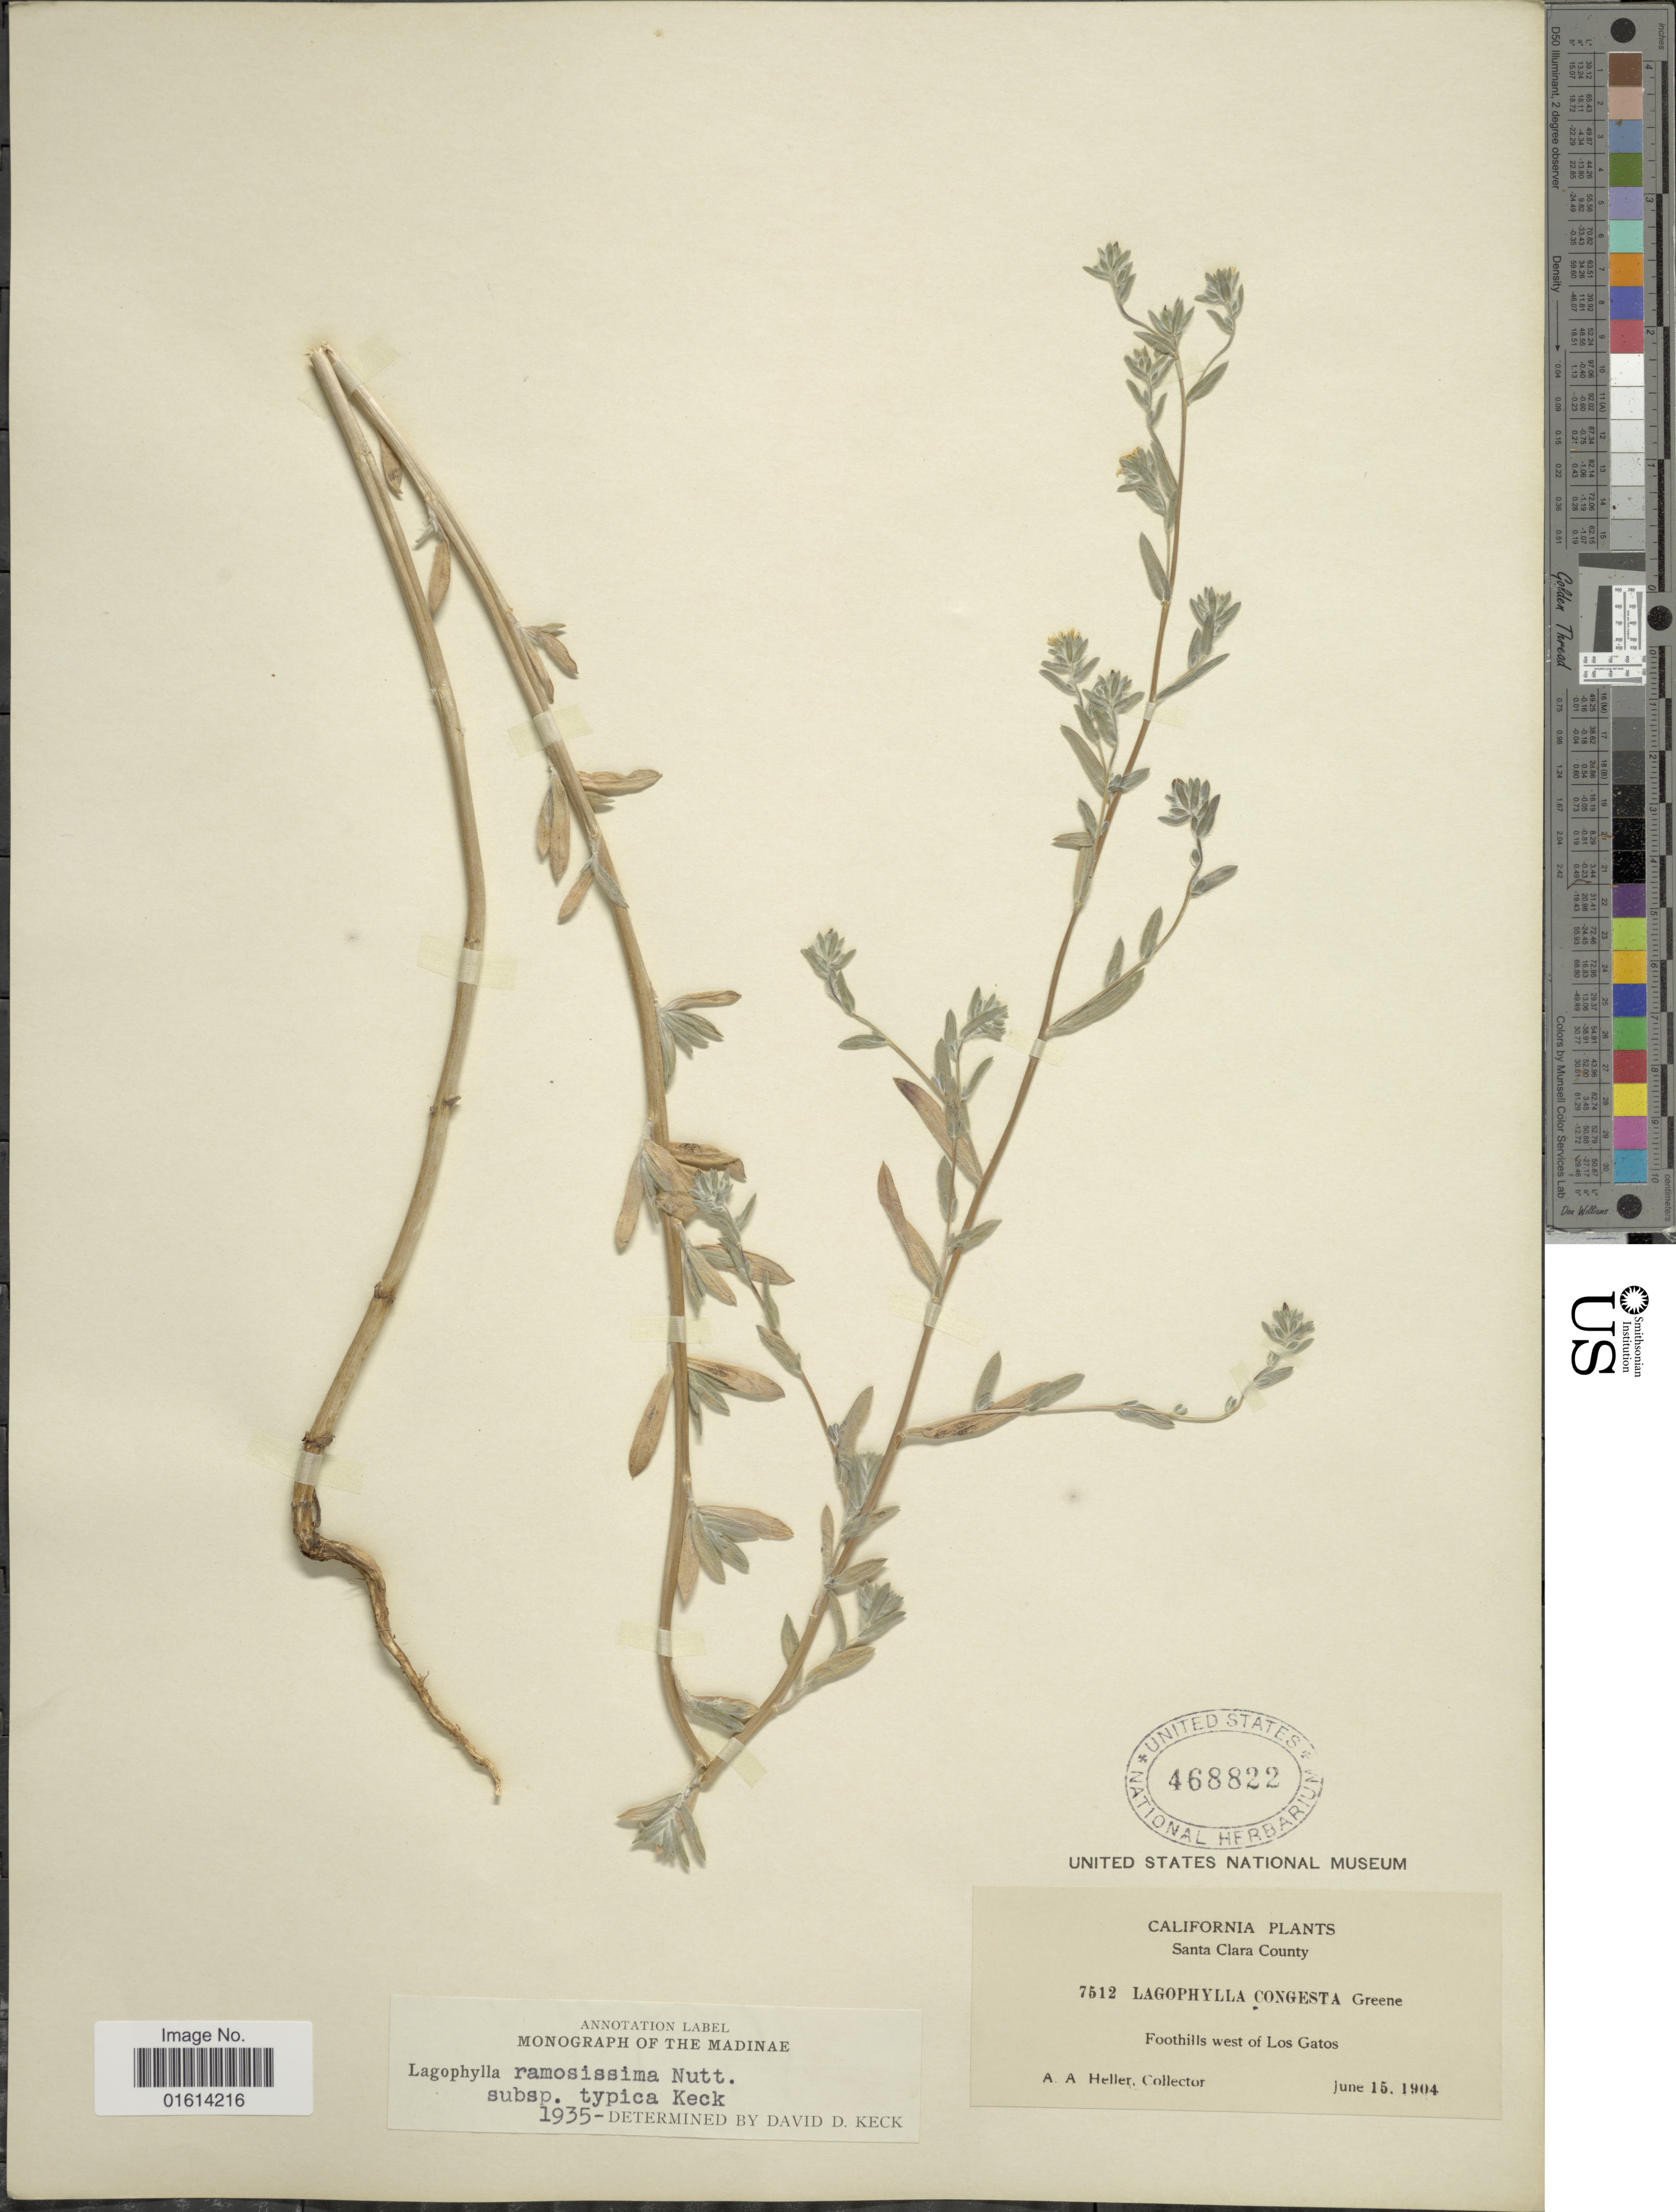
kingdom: Plantae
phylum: Tracheophyta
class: Magnoliopsida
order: Asterales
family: Asteraceae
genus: Lagophylla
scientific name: Lagophylla ramosissima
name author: Nutt.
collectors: A. A. Heller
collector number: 7512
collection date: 1904-06-15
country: United States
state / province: California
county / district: Santa Clara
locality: Santa Clara County, foothills west of Los Gatos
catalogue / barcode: US 468822